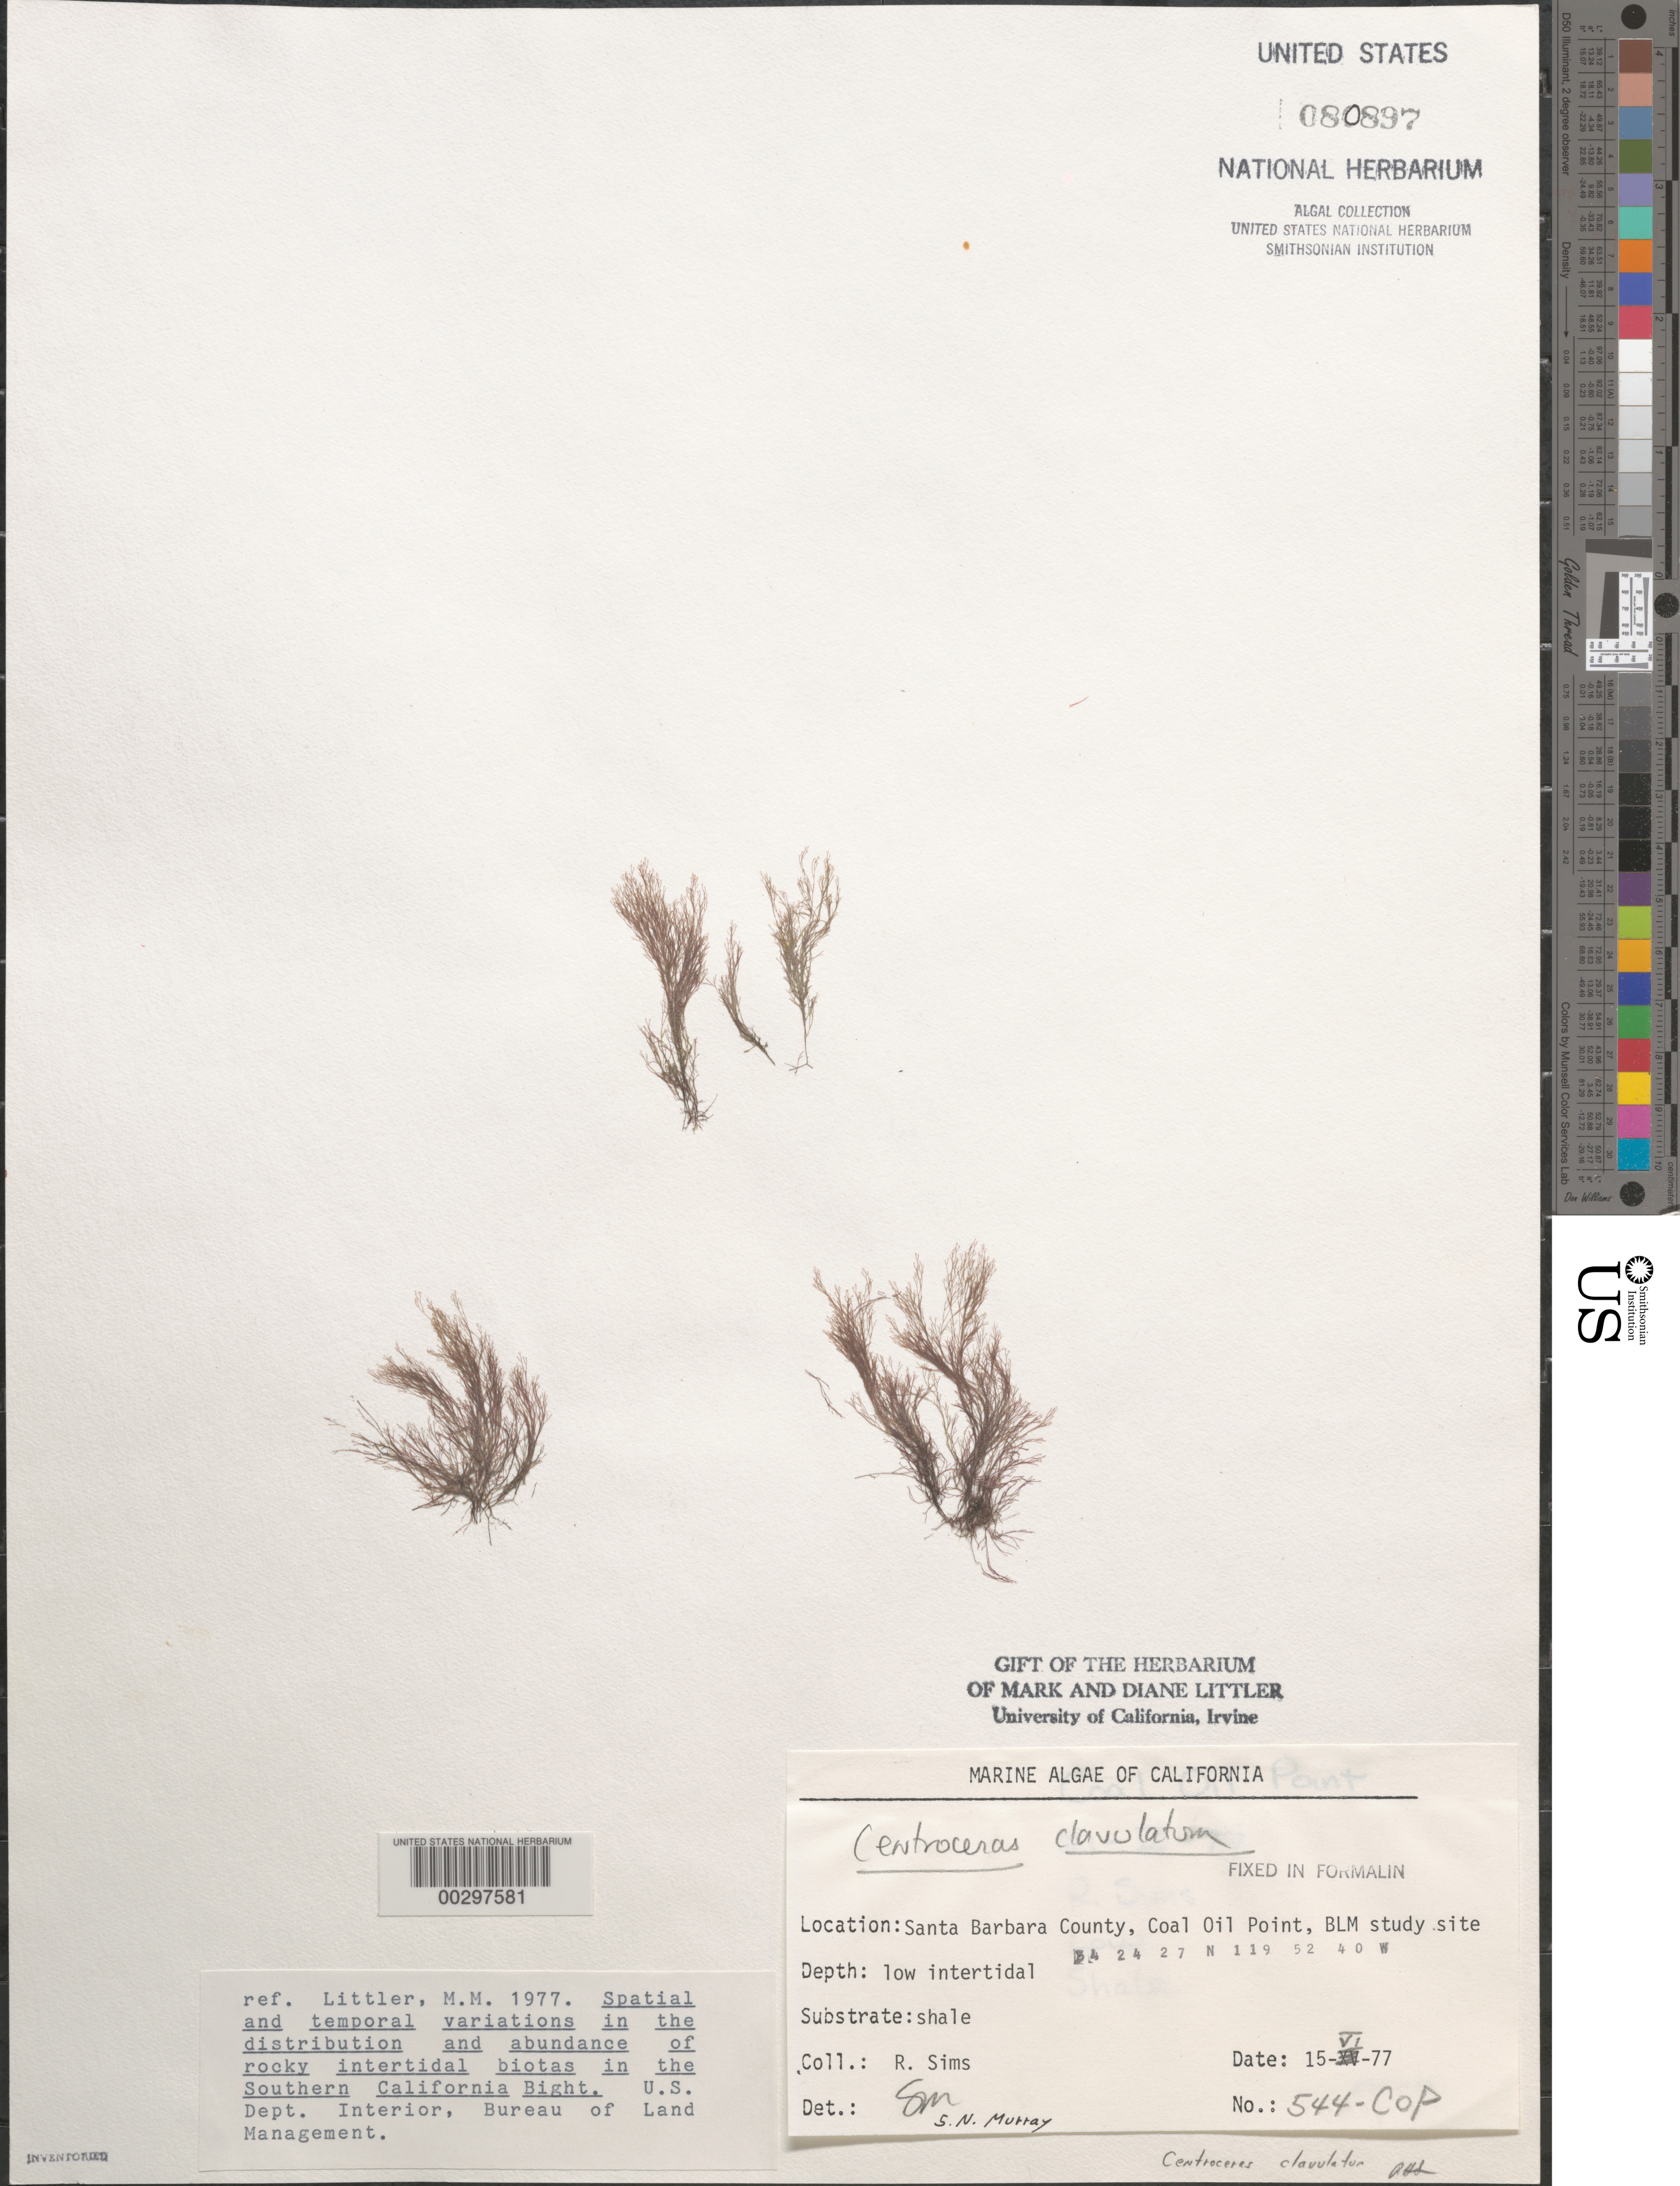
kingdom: Plantae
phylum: Rhodophyta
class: Florideophyceae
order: Ceramiales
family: Ceramiaceae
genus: Centroceras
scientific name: Centroceras clavulatum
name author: (C. Agardh) Mont.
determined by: Murray, S. N.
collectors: R. H. Sims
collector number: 544-cop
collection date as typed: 15 Jun 1977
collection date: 1977-06-15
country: United States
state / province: California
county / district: Santa Barbara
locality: Coal Oil Point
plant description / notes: BLM-SOCALBIGHT Rocky Intertidal Survey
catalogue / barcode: US 80897